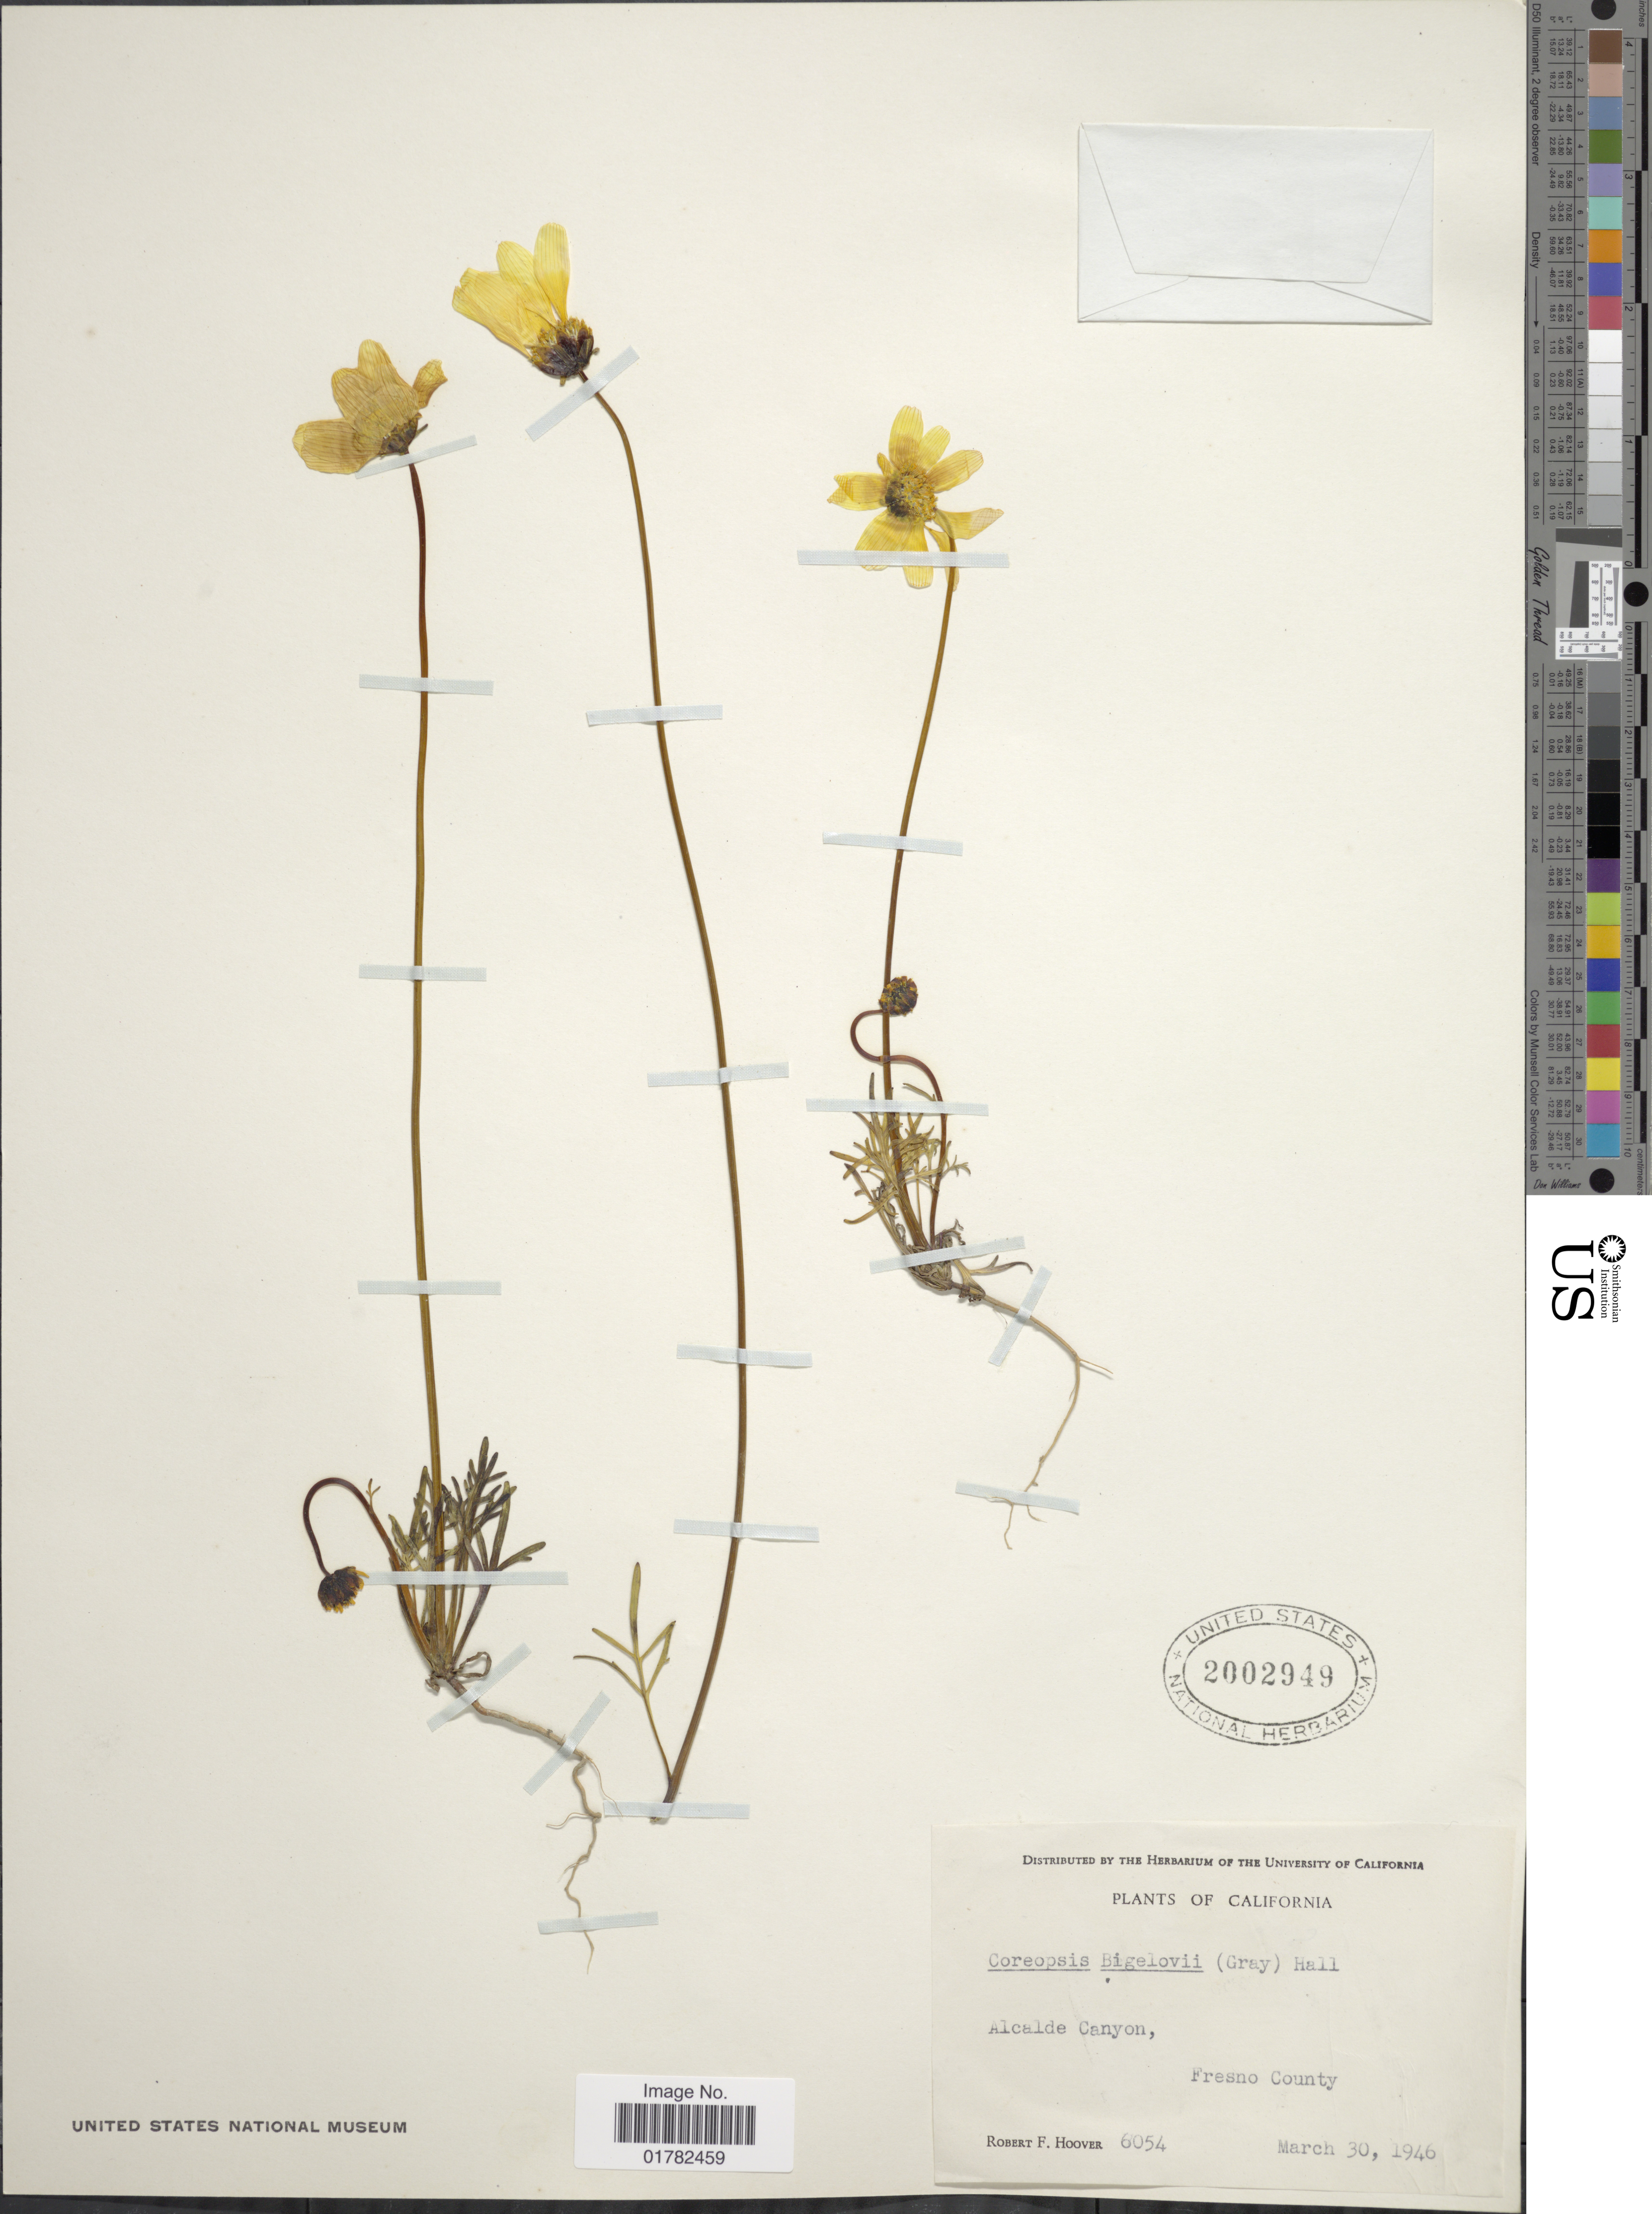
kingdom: Plantae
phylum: Tracheophyta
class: Magnoliopsida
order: Asterales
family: Asteraceae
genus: Coreopsis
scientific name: Coreopsis bigelovii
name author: (A. Gray) Voss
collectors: R. F. Hoover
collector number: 6054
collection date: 1946-03-30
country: United States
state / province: California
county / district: Fresno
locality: Alcalde Canyon, Fresno County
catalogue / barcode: US 2002949